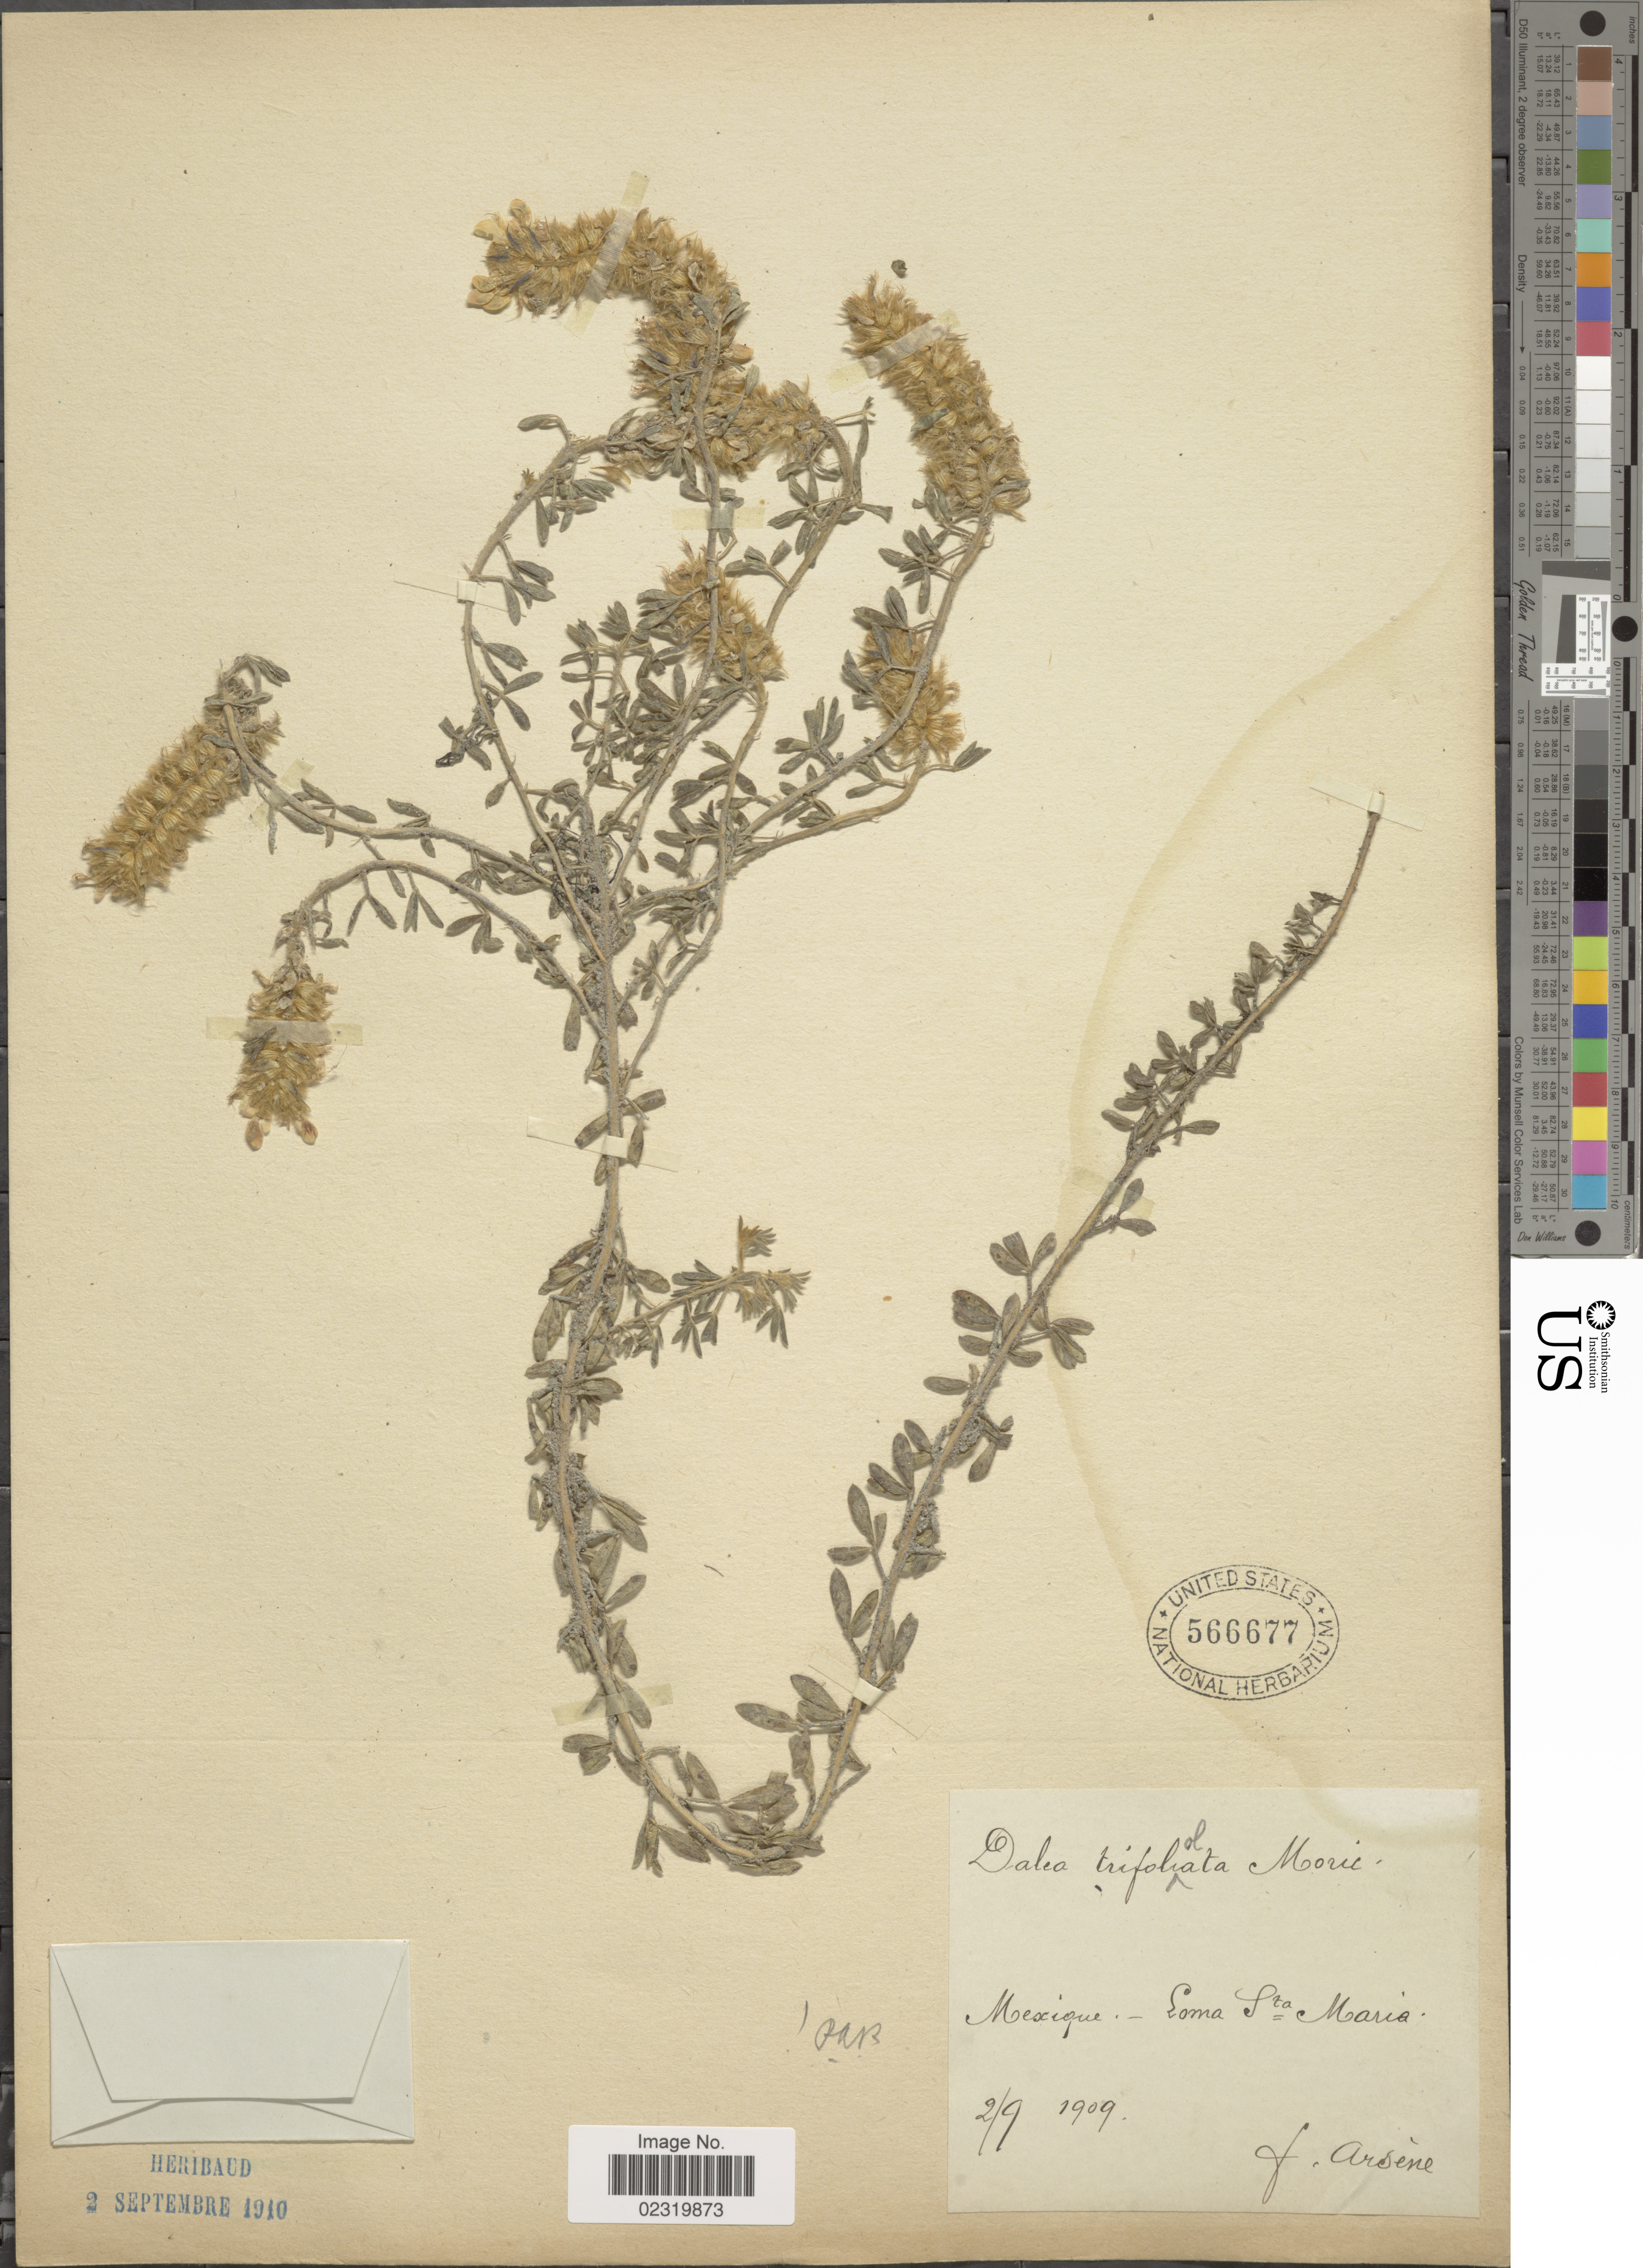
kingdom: Plantae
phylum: Tracheophyta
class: Magnoliopsida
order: Fabales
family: Fabaceae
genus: Dalea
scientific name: Dalea prostrata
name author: Ortega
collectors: F. Arsène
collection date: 1909-09-02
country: Mexico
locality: Loma Sta Maria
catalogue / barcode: US 566677